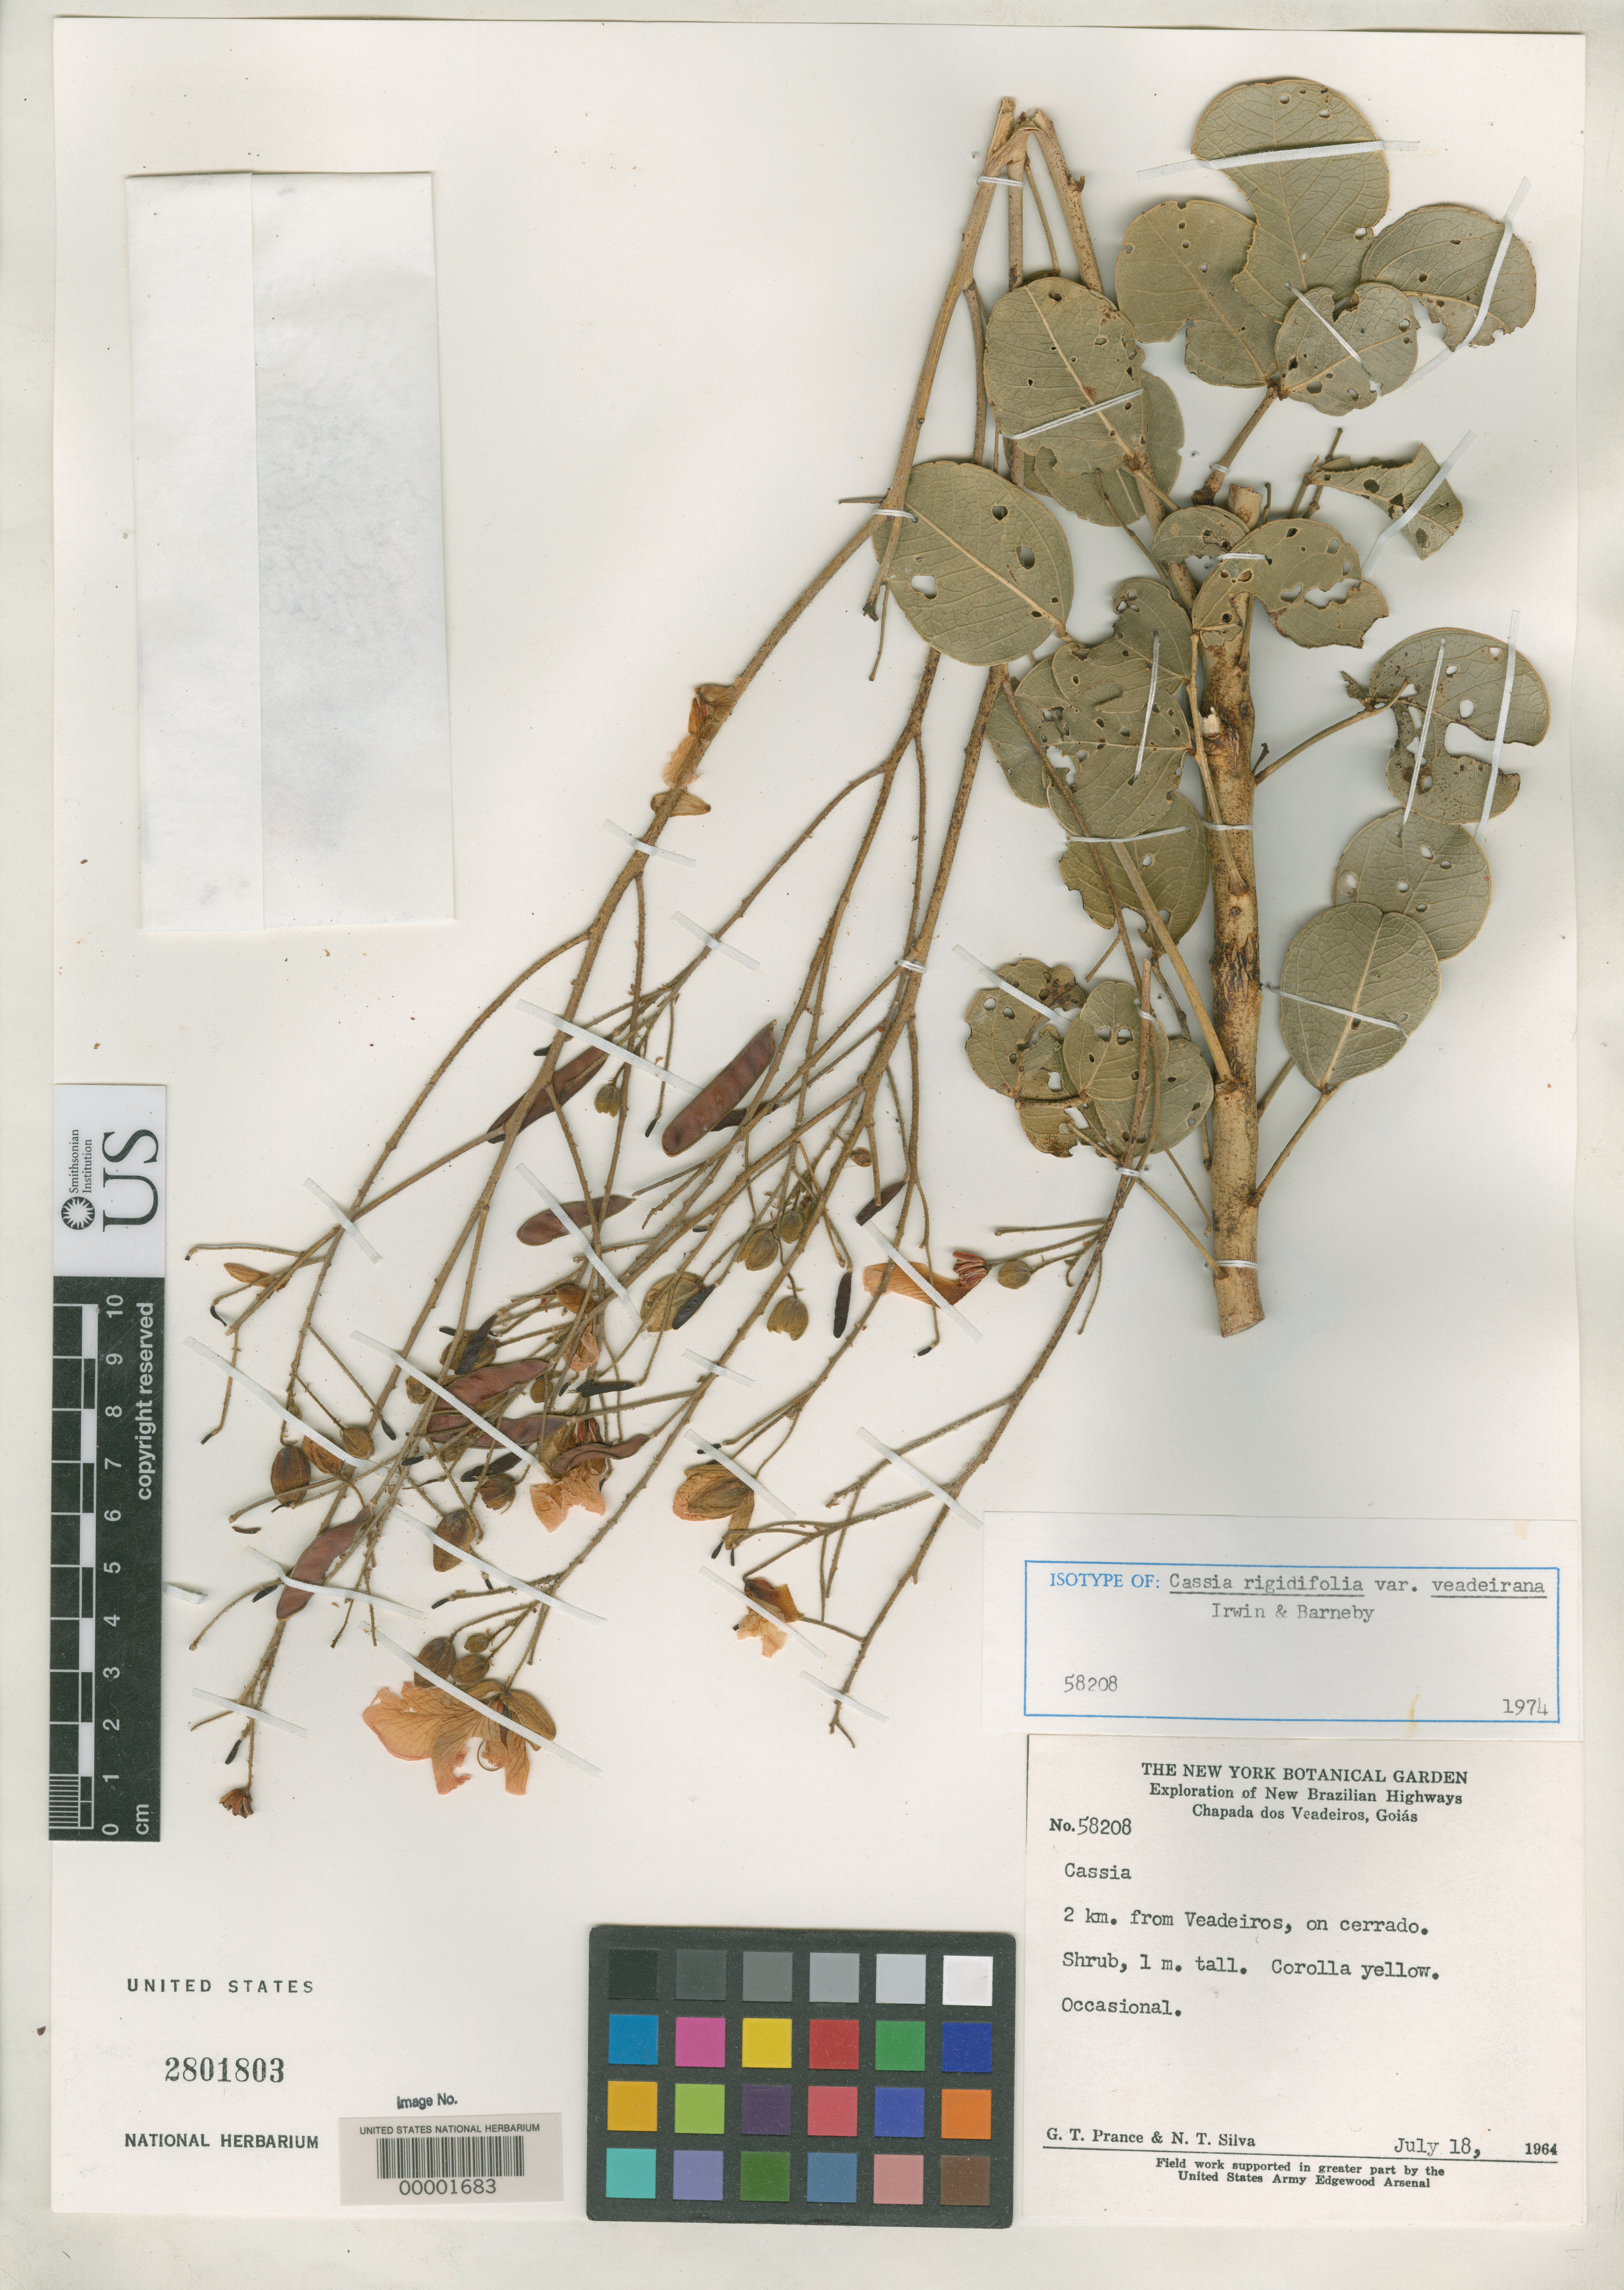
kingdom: Plantae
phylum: Tracheophyta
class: Magnoliopsida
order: Fabales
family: Fabaceae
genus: Cassia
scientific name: Cassia rigidifolia var. veadeirana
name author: H.S. Irwin & Barneby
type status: Isotype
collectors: G. T. Prance & N. T. Silva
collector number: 58208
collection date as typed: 18 Jul 1964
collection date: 1964-07-18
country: Brazil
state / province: Goiás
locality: Chapada dos Veadeiros.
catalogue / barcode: US 2801803